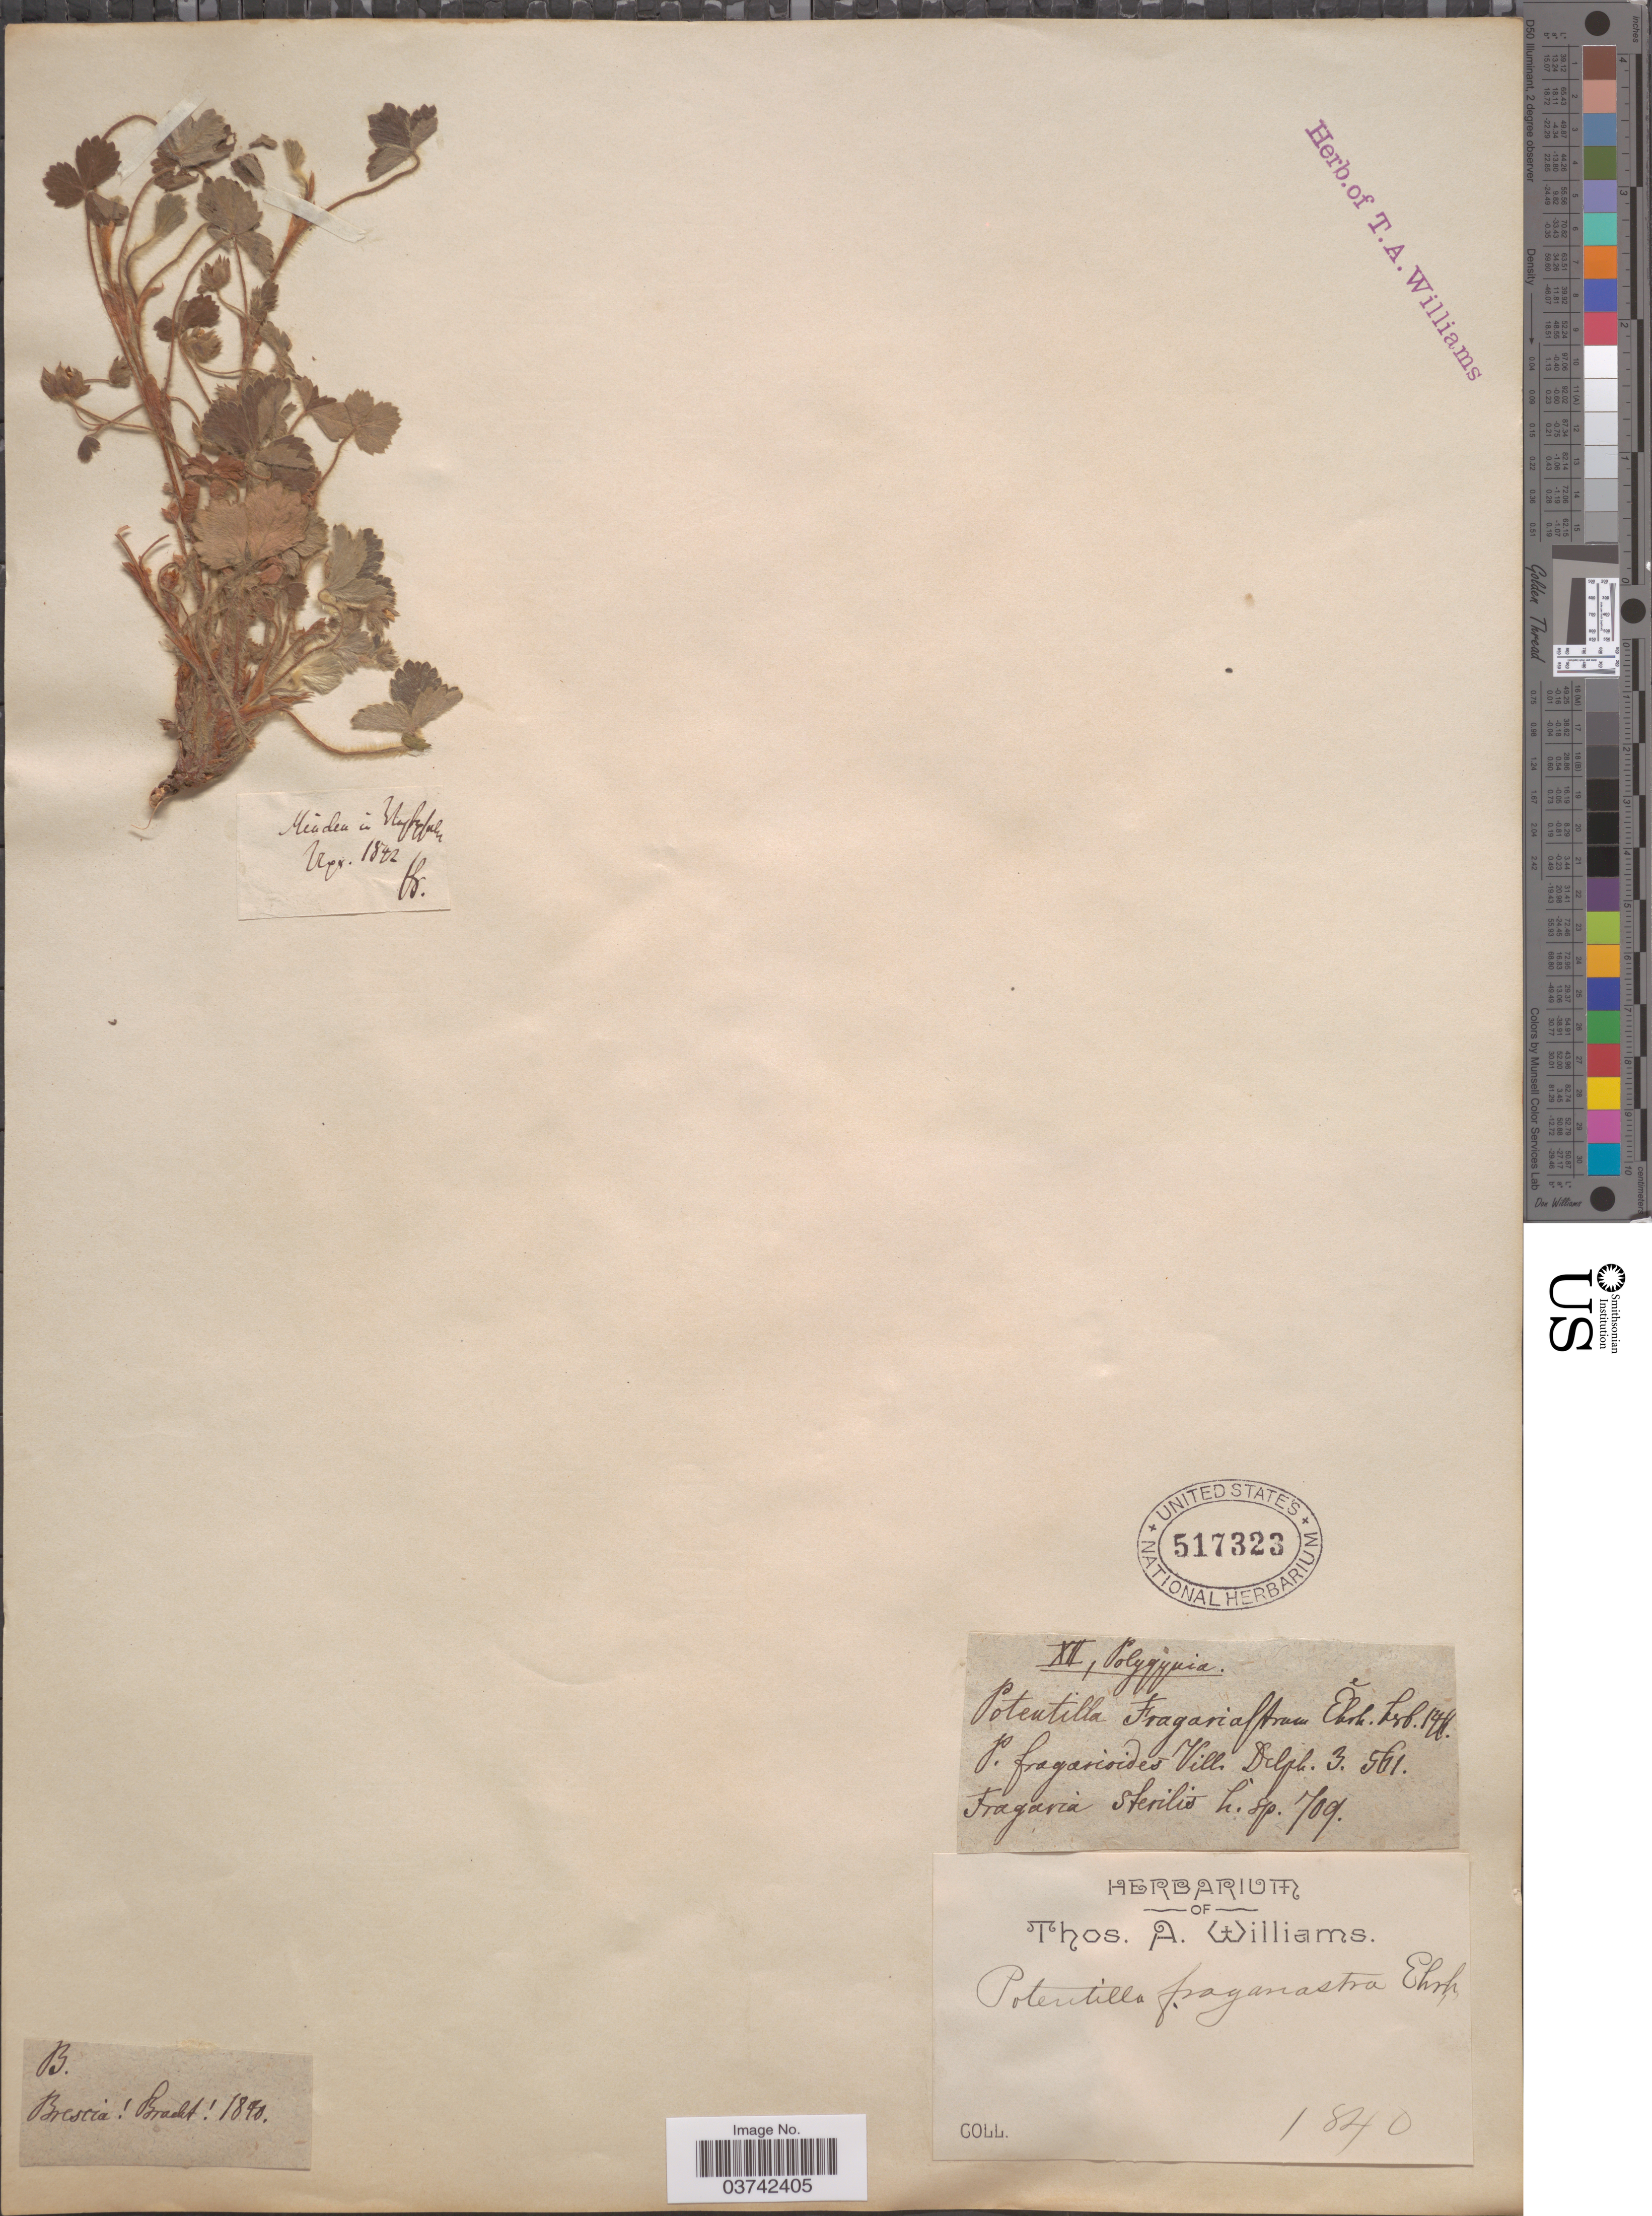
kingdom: Plantae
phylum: Tracheophyta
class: Magnoliopsida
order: Rosales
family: Rosaceae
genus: Potentilla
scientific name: Potentilla fragariastrum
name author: Ehrh. ex Pers.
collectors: ex herb. Thos. A. Williams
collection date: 1840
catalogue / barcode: US 517323